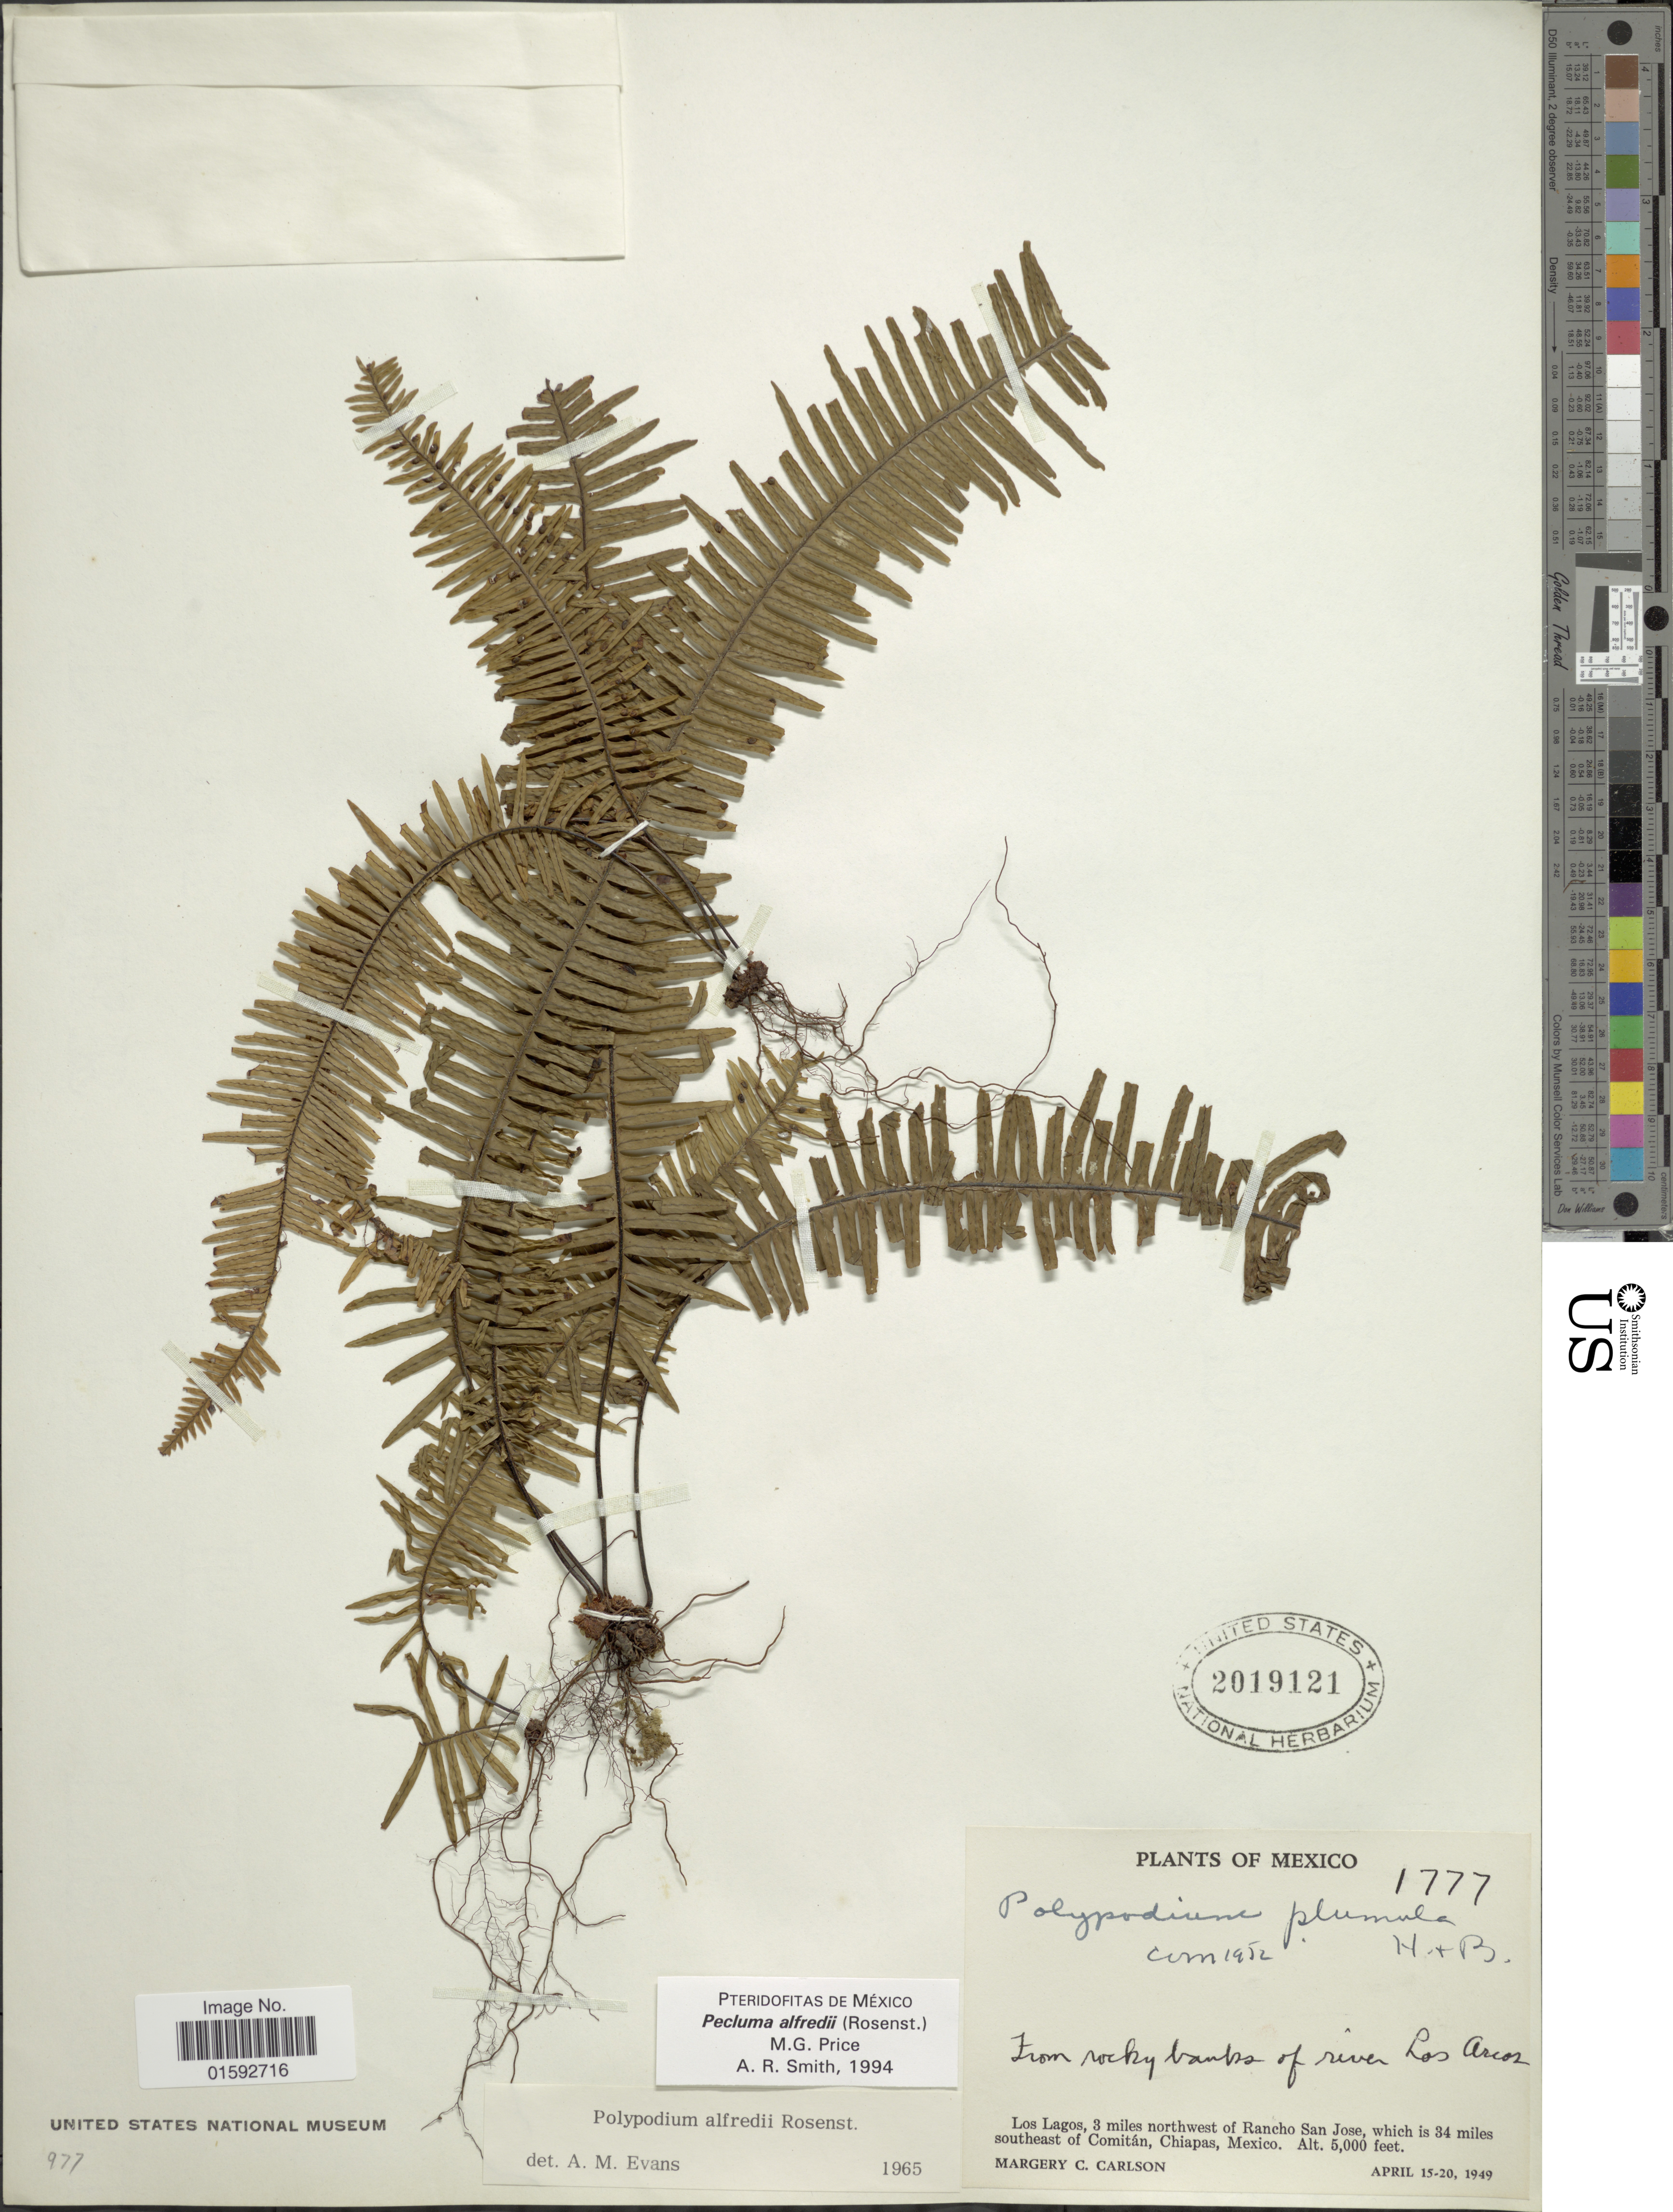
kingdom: Plantae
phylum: Tracheophyta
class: Polypodiopsida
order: Polypodiales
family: Polypodiaceae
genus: Pecluma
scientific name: Pecluma alfredii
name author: (Rosenst.) M.G. Price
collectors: M. C. Carlson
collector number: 1777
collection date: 1949-04-15/1949-04-20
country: Mexico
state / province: Chiapas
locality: Los Lagos, 3 miles northwest of Rancho San Jose, which is 34 miles southeast of Comitán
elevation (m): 1524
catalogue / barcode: US 2019121